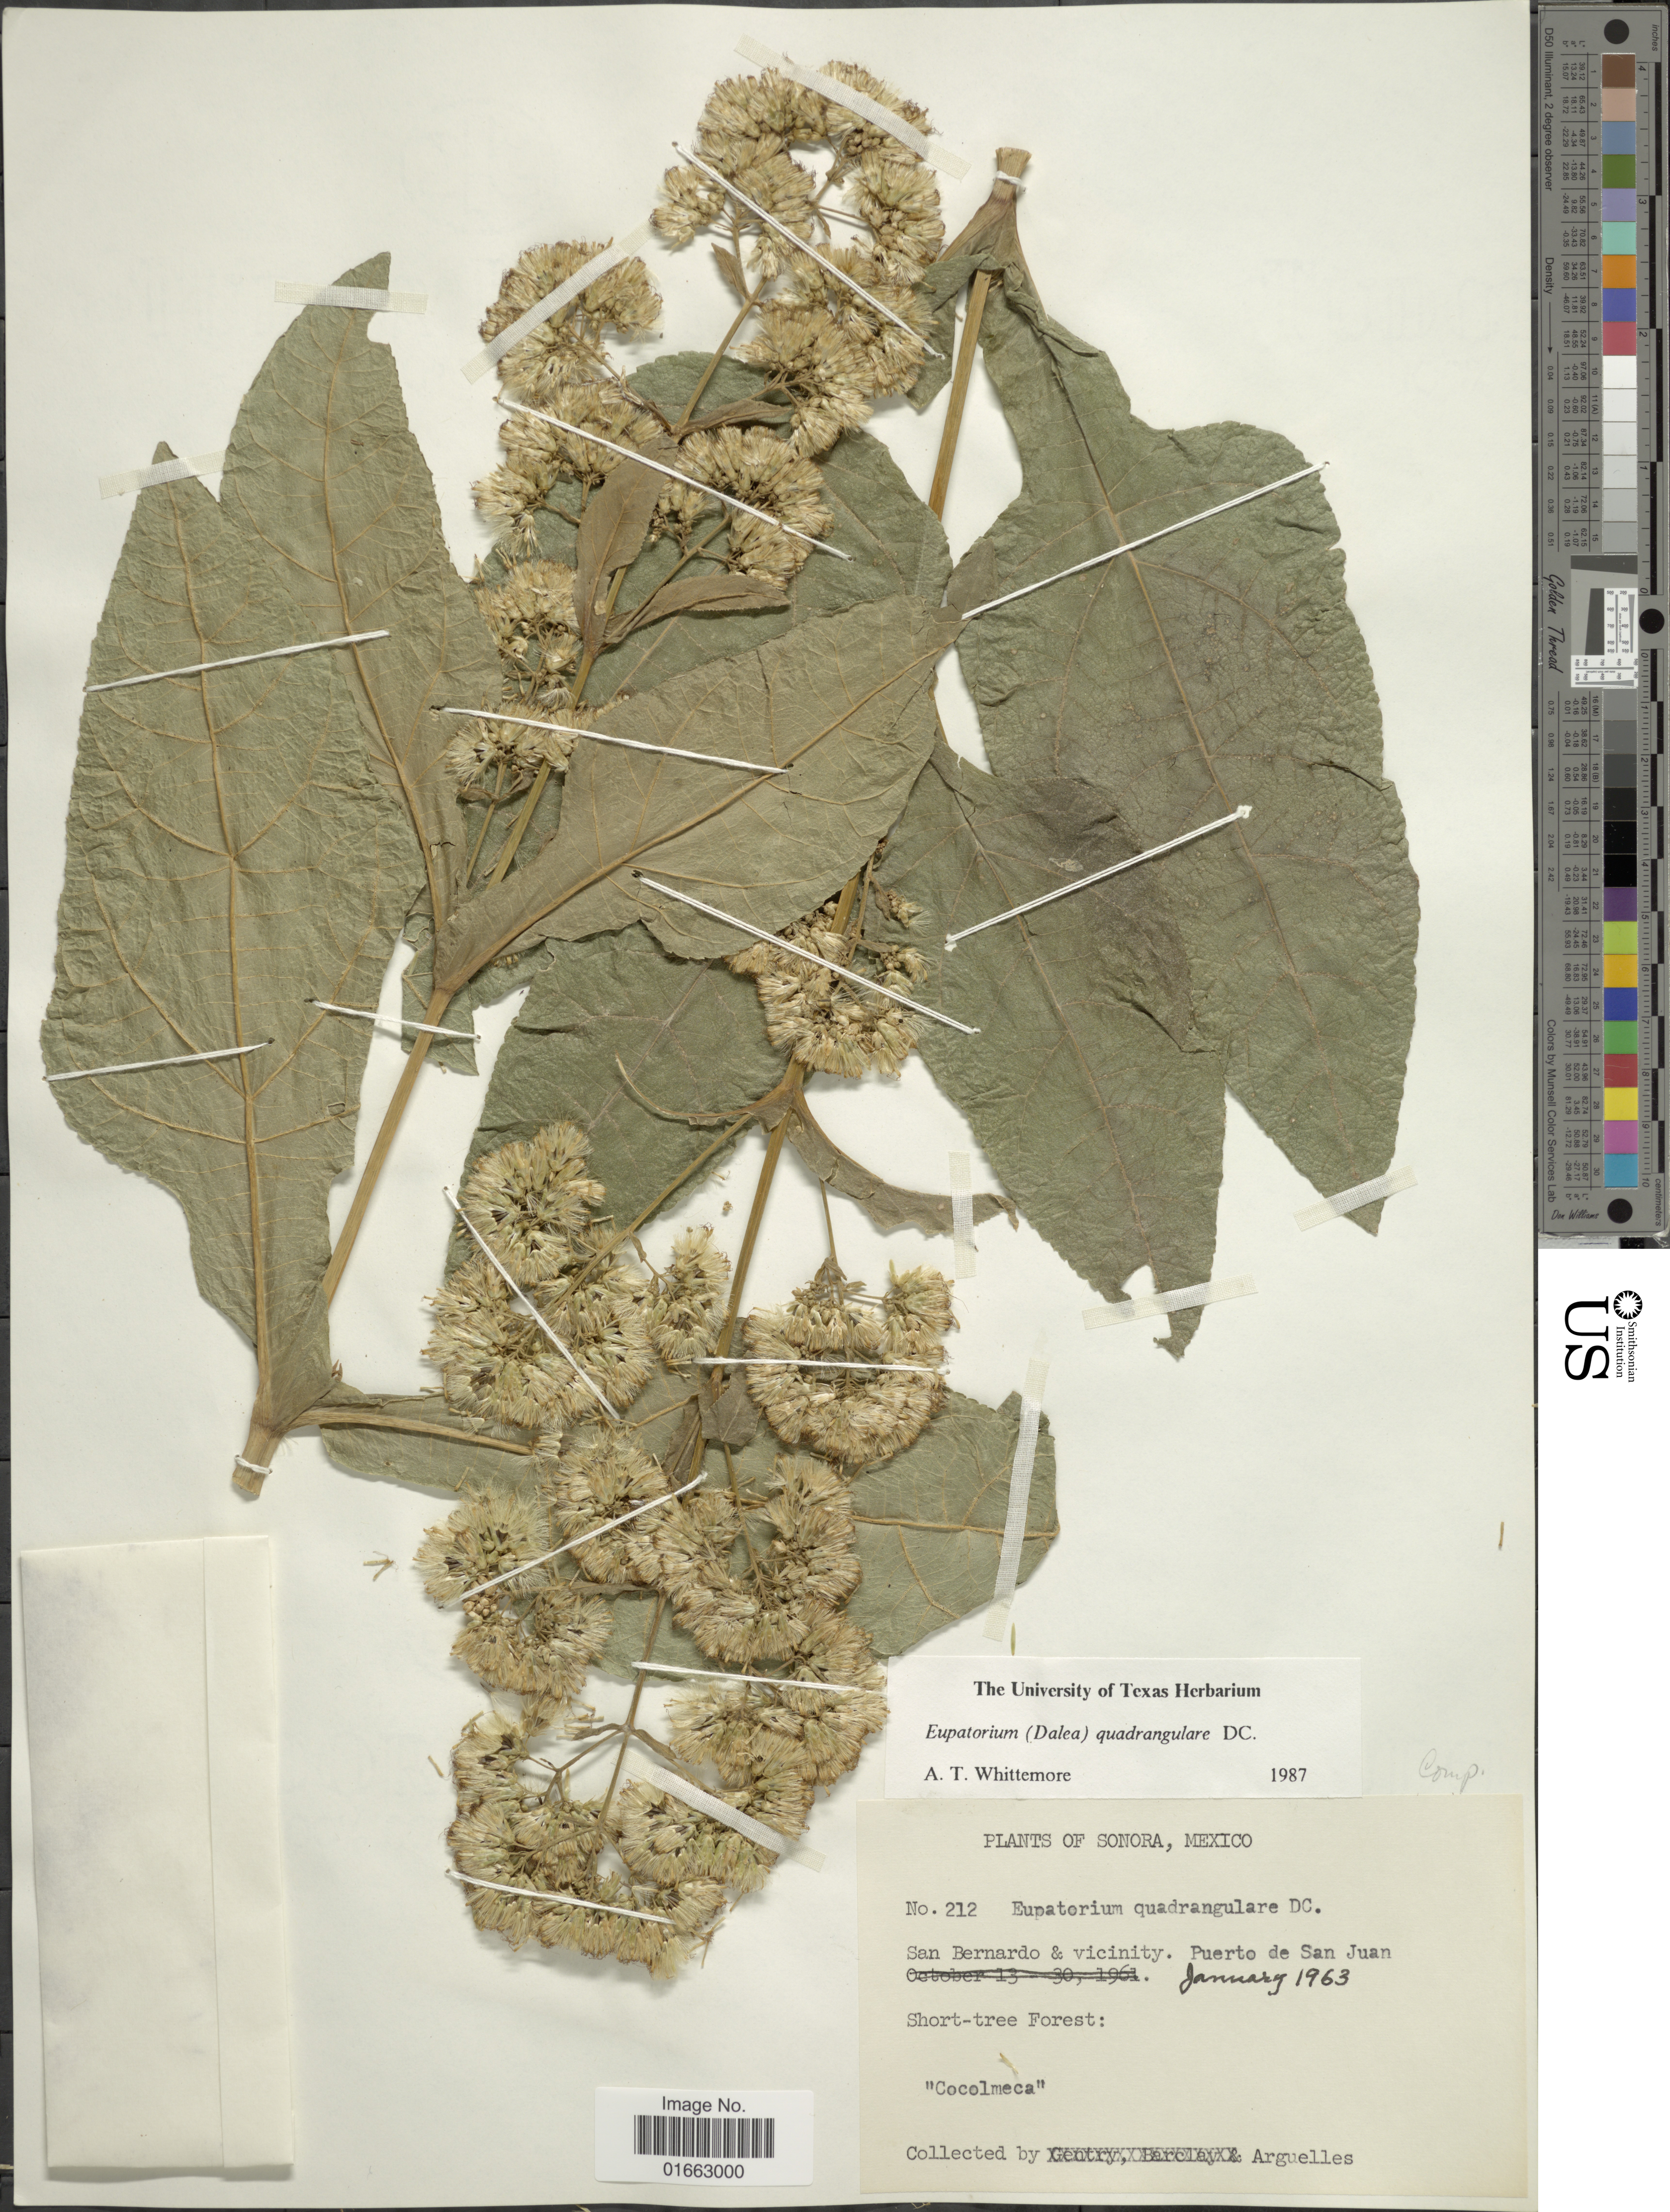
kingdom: Plantae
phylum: Tracheophyta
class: Magnoliopsida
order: Asterales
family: Asteraceae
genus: Critonia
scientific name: Critonia quadrangularis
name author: (DC.) R.M. King & H. Rob.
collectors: Arguelles, --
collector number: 212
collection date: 1963-01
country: Mexico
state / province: Sonora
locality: San Bernardo & vicinity, Puerto de San Juan